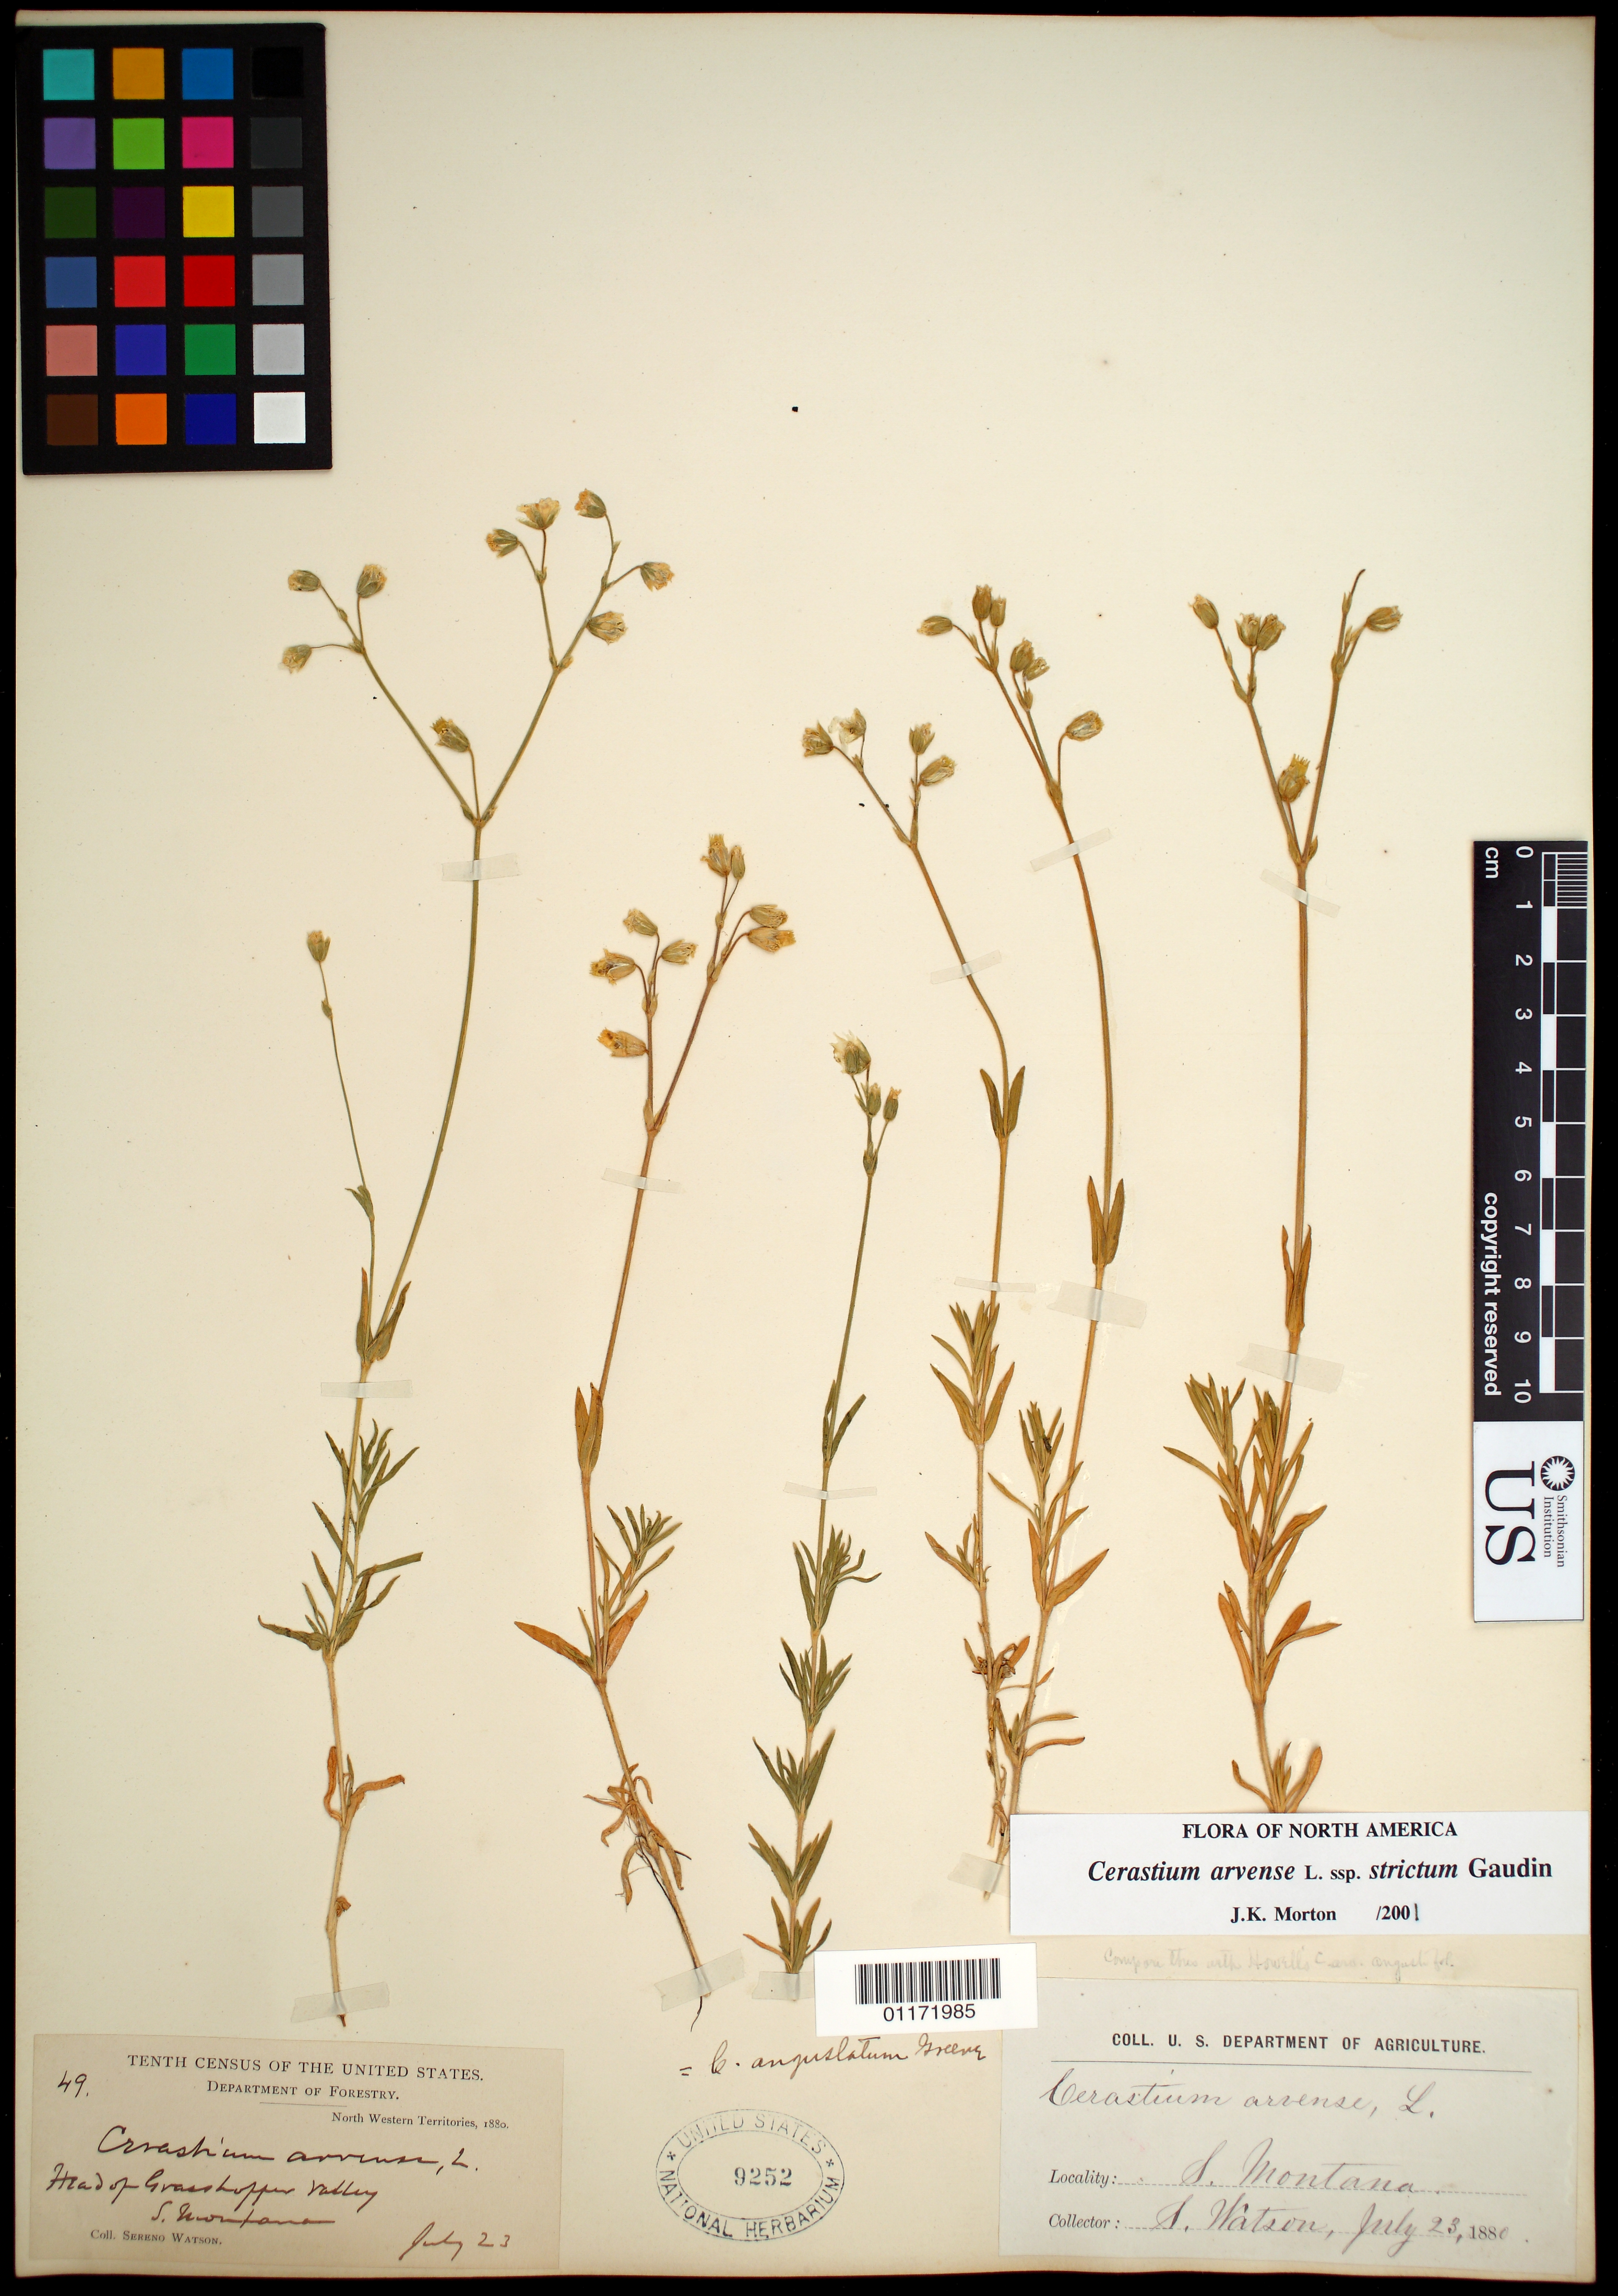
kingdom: Plantae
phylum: Tracheophyta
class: Magnoliopsida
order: Caryophyllales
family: Caryophyllaceae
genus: Cerastium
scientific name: Cerastium arvense subsp. strictum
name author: (L.) Ugborogho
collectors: S. Watson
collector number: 49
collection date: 1880-07-23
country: United States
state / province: Montana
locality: Head of Grasshopper Valley.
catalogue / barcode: US 9252